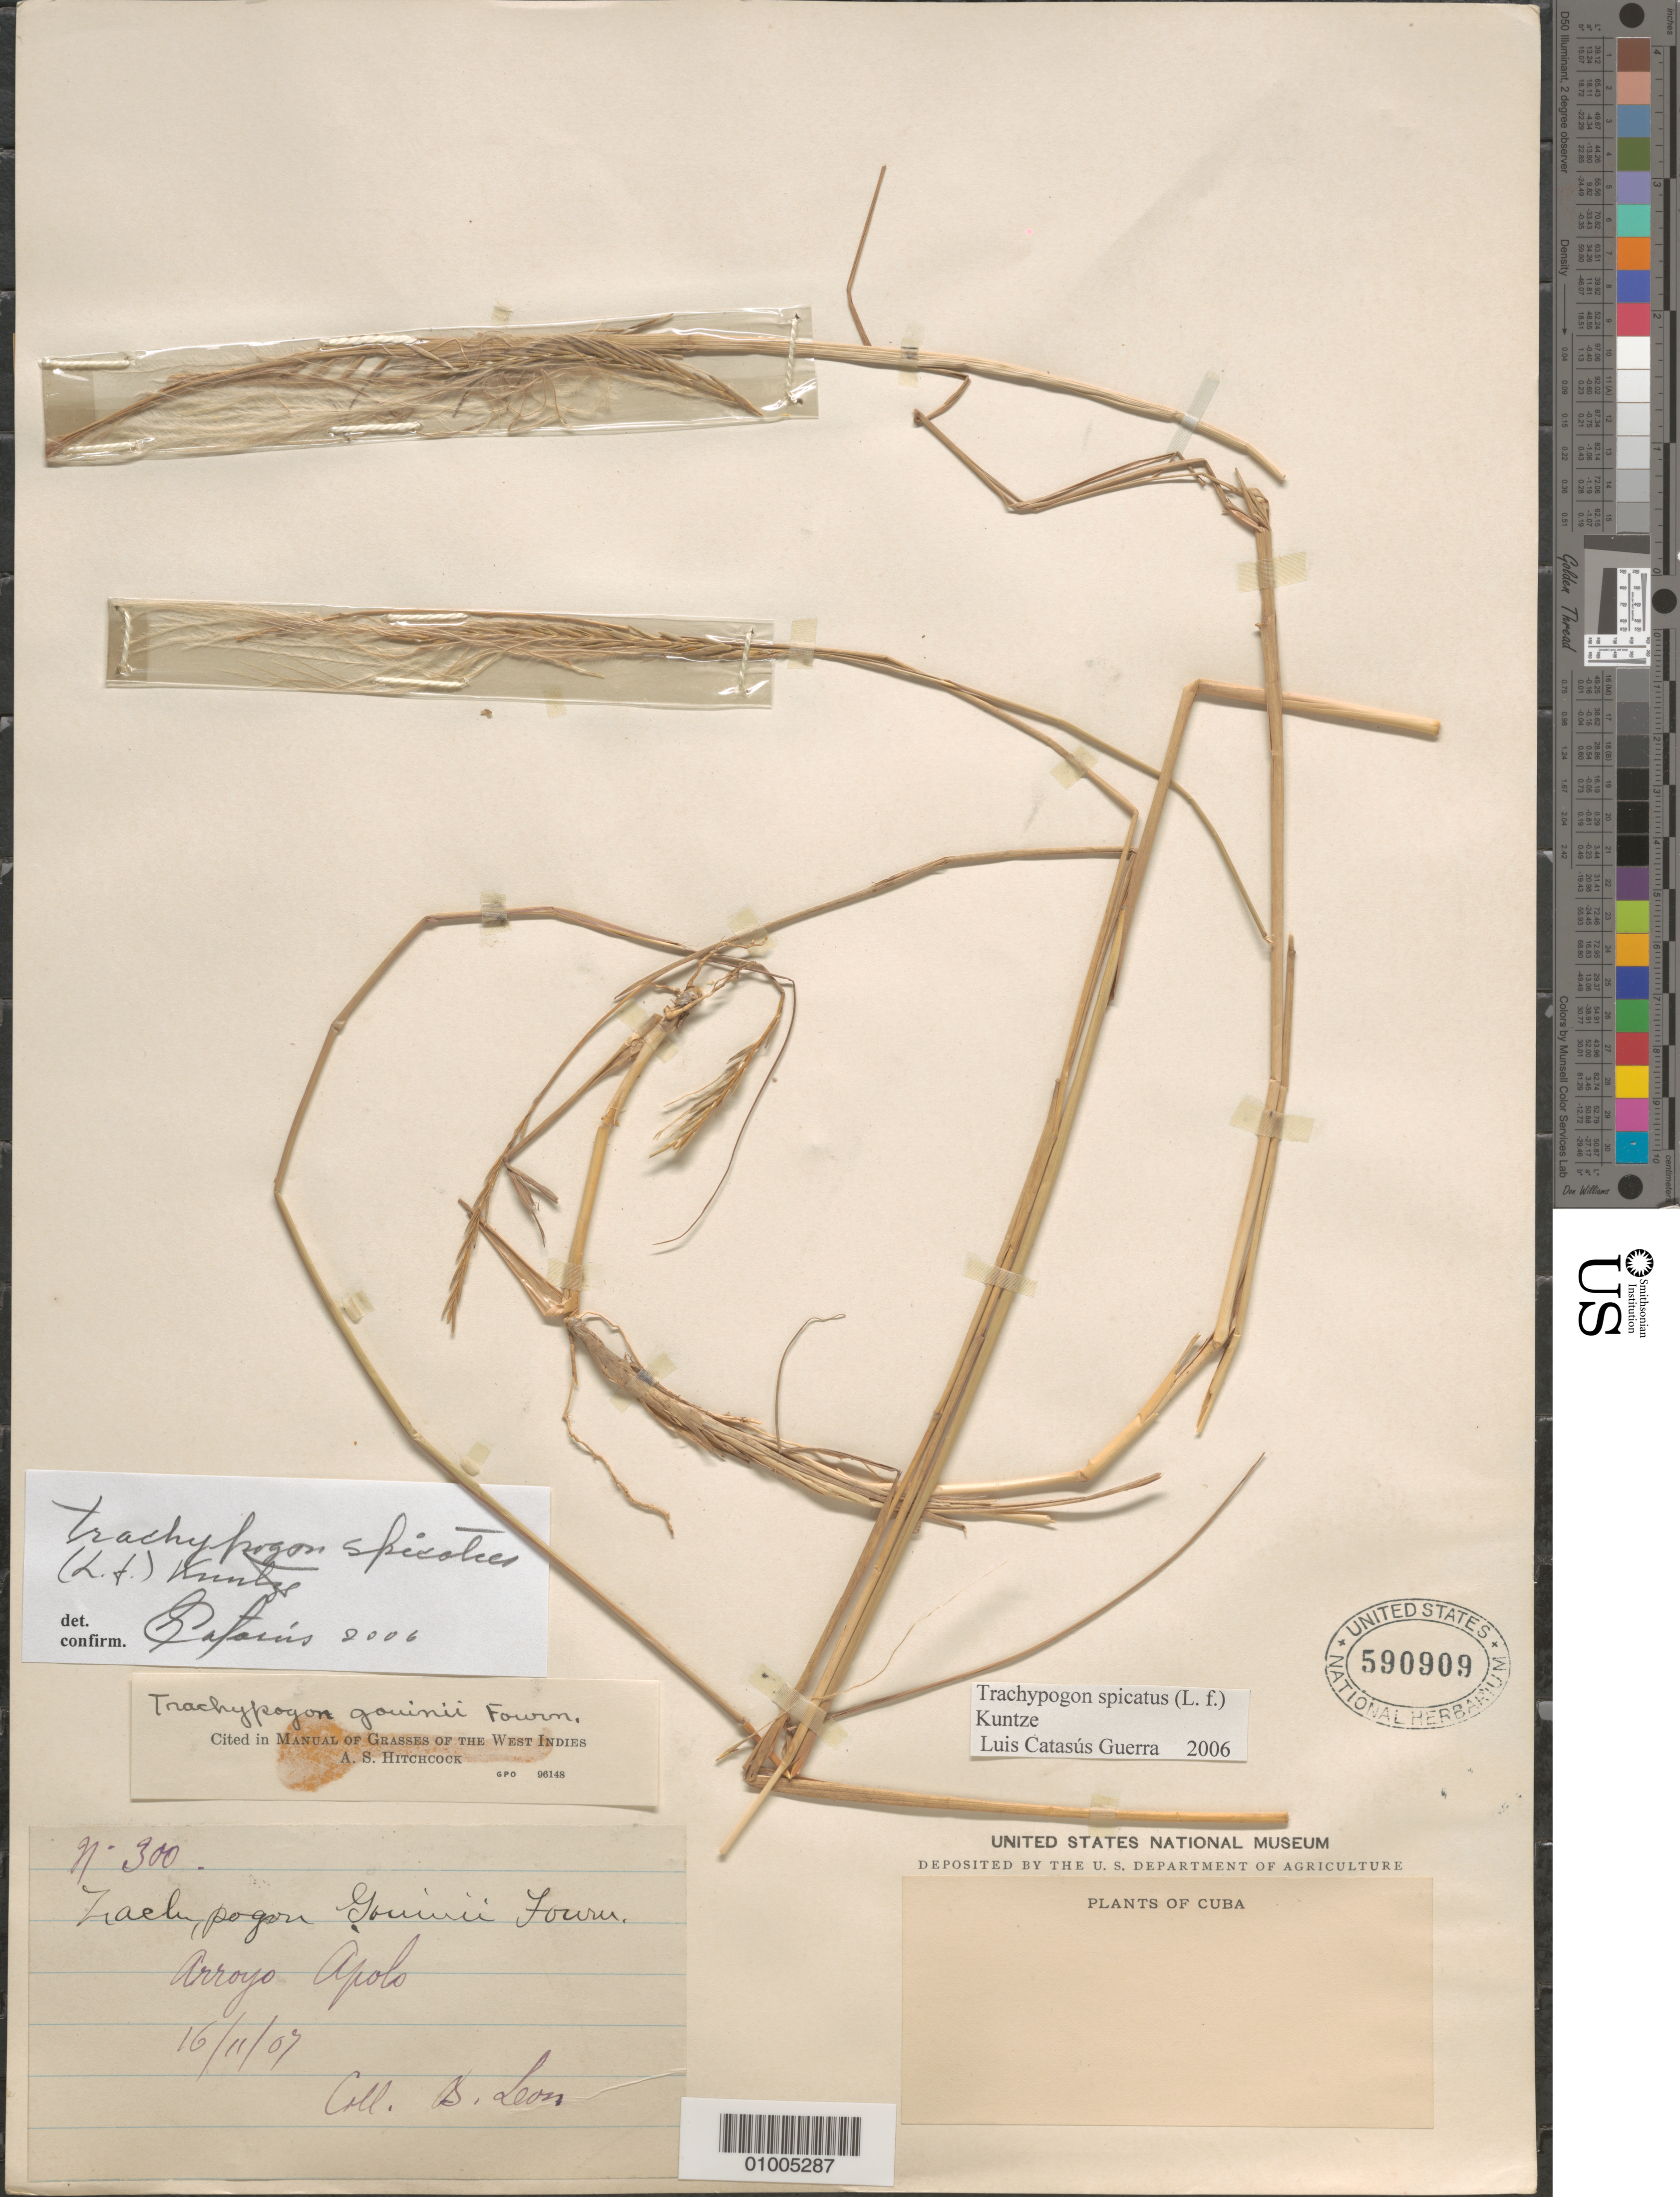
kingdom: Plantae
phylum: Tracheophyta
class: Liliopsida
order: Poales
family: Poaceae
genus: Trachypogon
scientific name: Trachypogon spicatus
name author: (L. f.) Kuntze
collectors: Bro. León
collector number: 300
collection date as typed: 16 Nov 1907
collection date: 1907-11-16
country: Cuba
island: Cuba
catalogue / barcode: US 590909